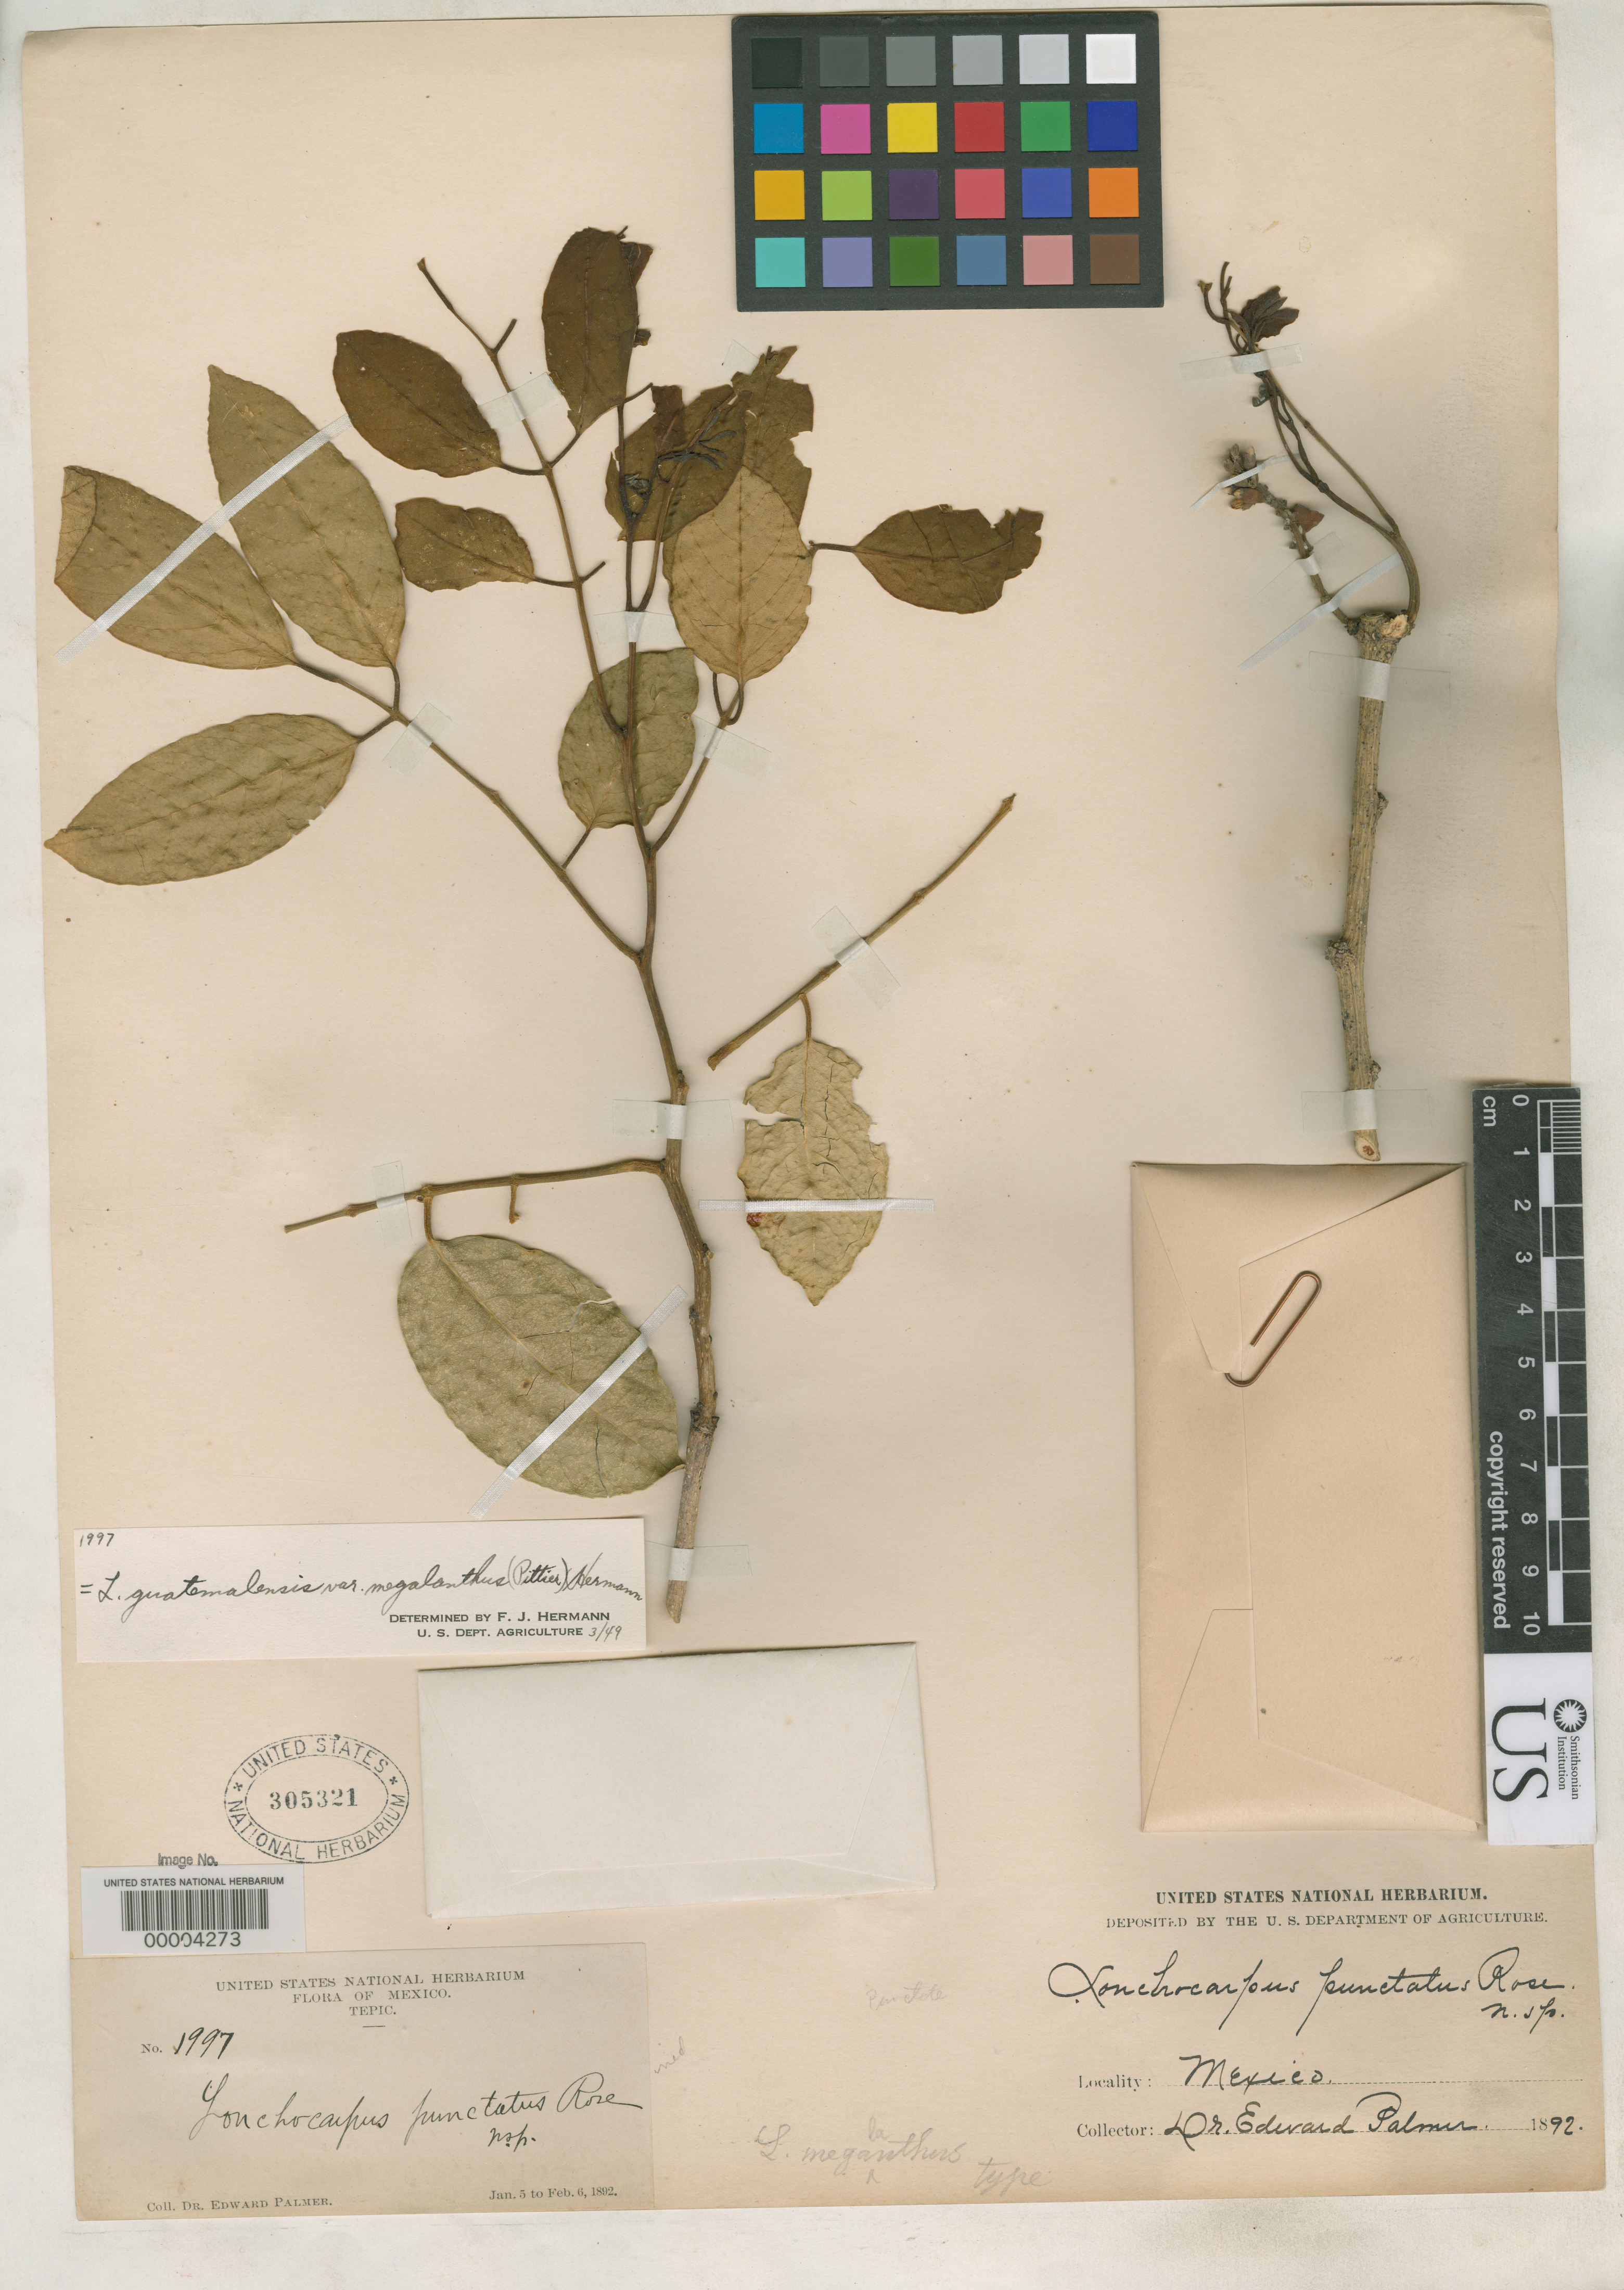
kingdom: Plantae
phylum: Tracheophyta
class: Magnoliopsida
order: Fabales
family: Fabaceae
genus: Lonchocarpus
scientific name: Lonchocarpus megalanthus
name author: Pittier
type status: Holotype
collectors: E. Palmer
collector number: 1997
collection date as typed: Jan 1892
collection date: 1892-01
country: Mexico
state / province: Nayarit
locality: Vicinity of Tepic.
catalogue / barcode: US 305321